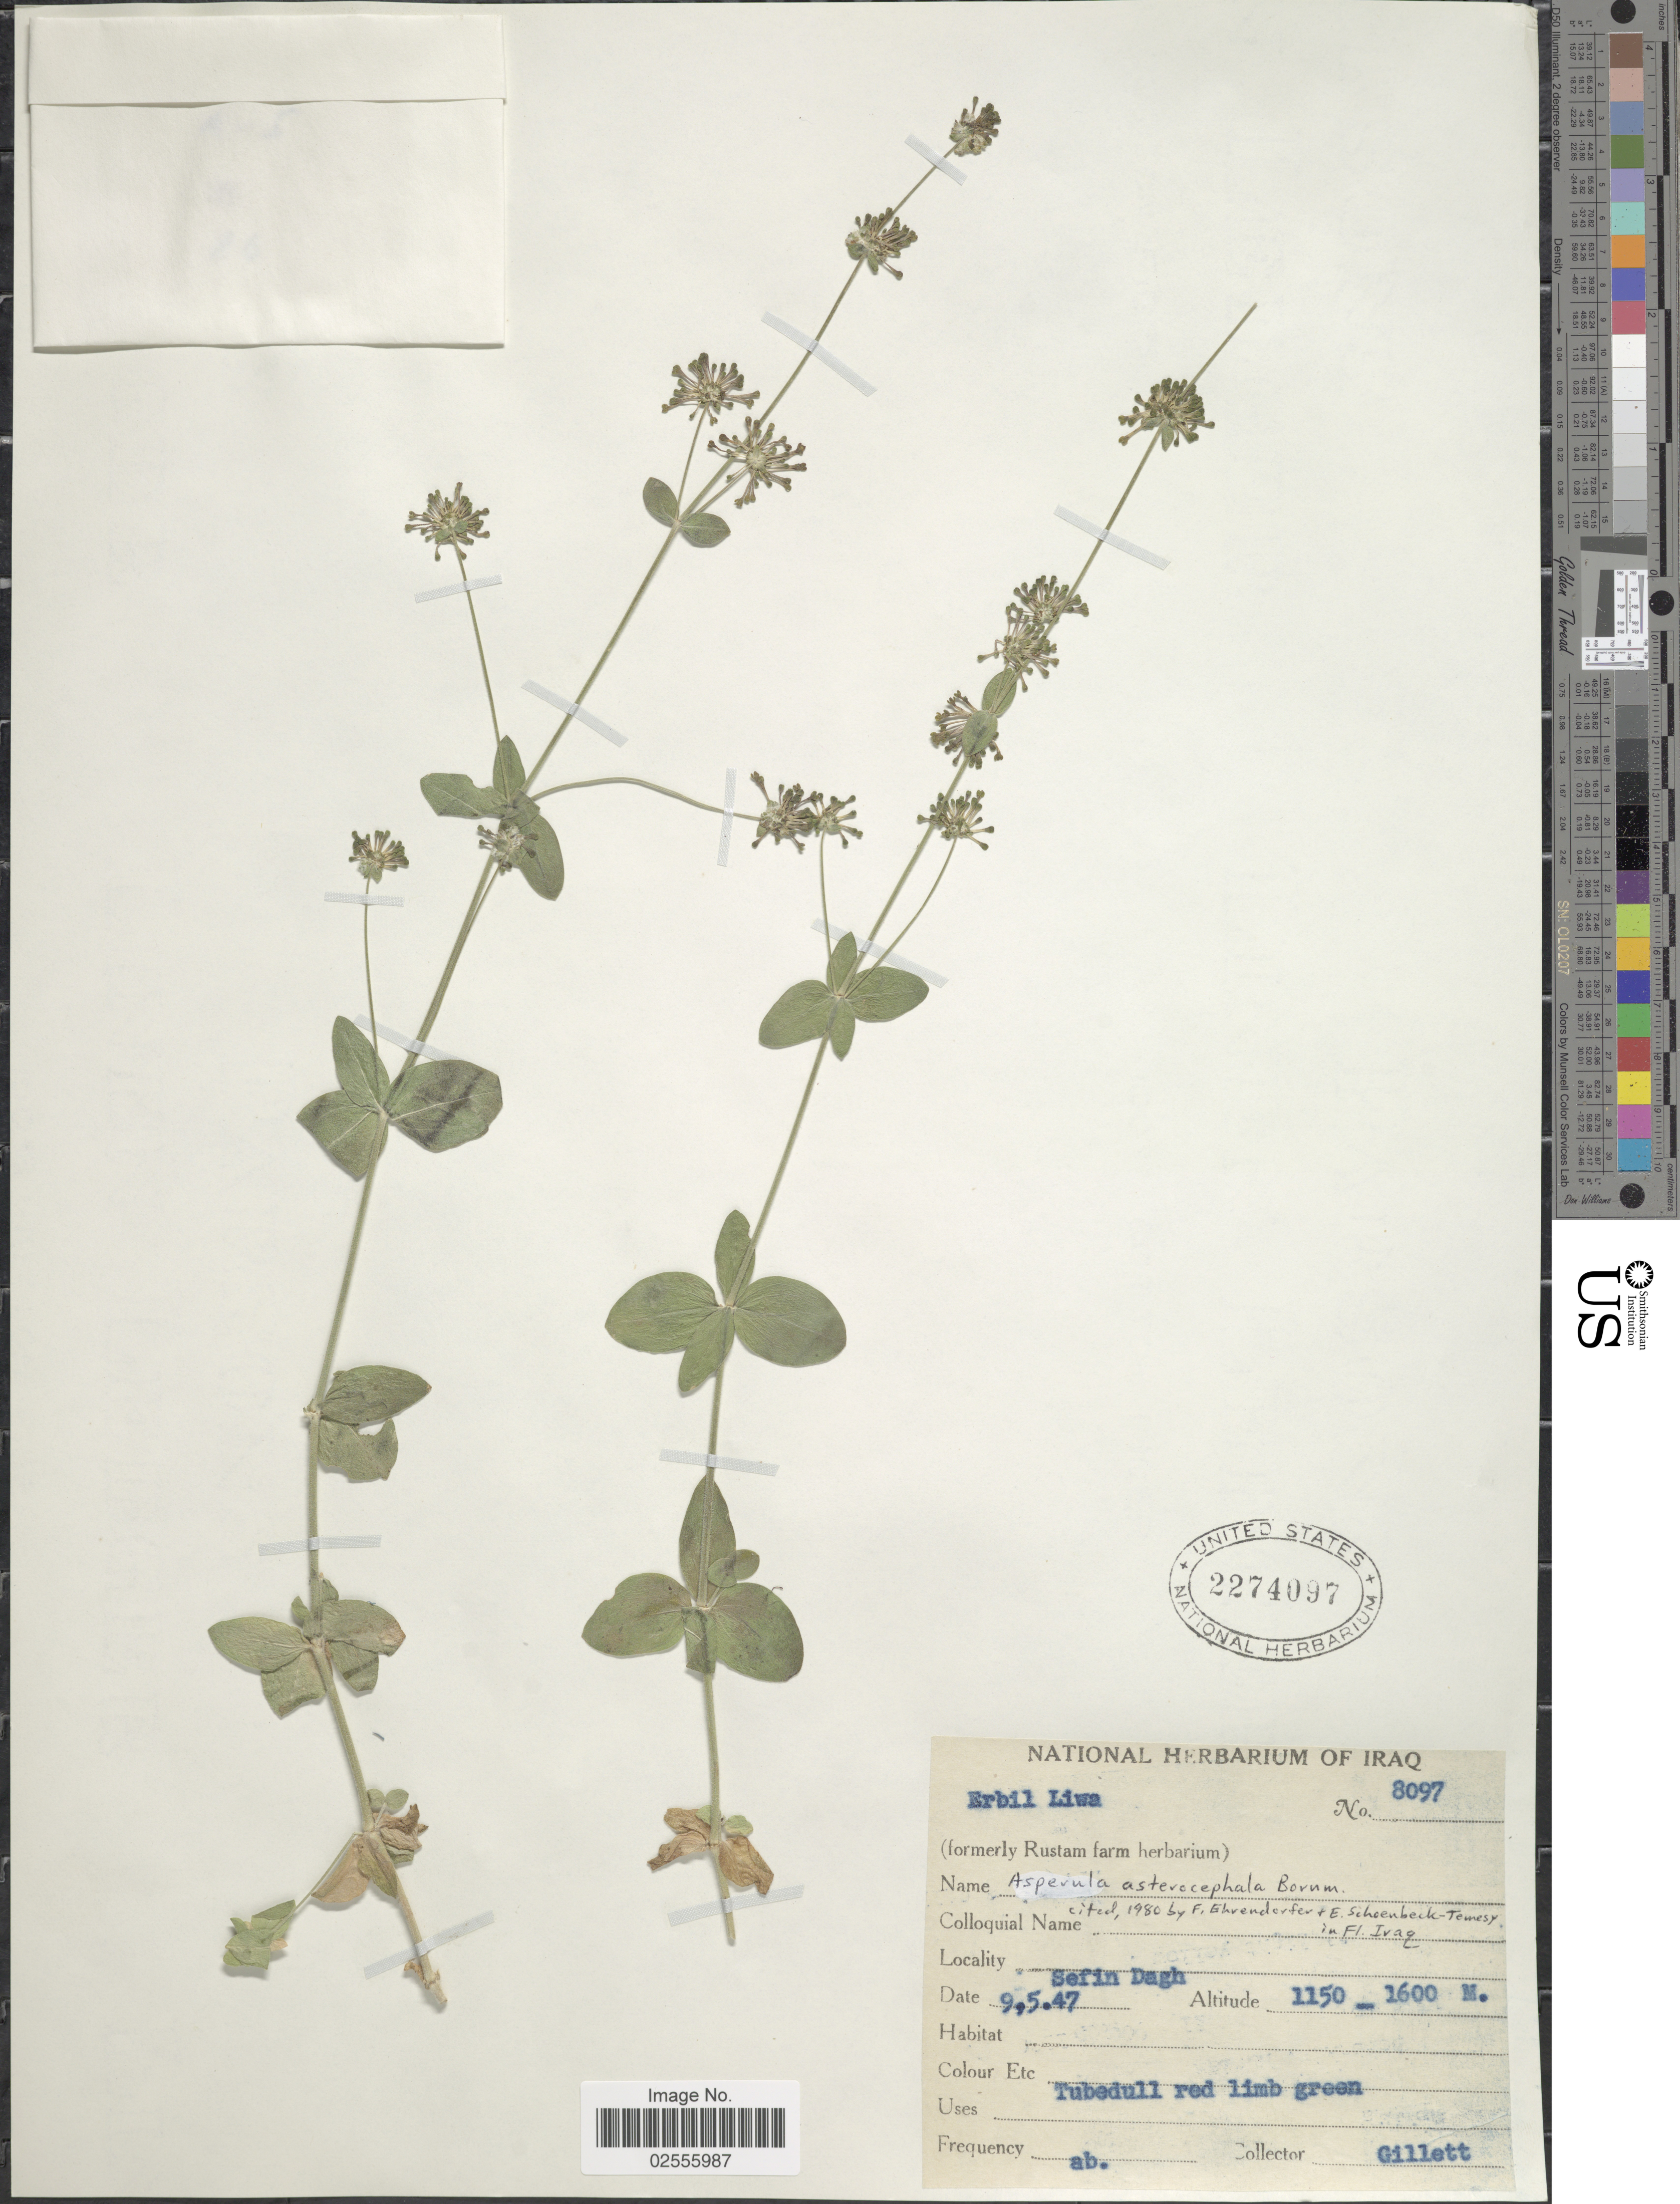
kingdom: Plantae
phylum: Tracheophyta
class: Magnoliopsida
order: Gentianales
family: Rubiaceae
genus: Asperula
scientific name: Asperula asterocephala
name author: Bornm.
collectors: Gillett, --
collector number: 8097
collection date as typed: Transcribed d/m/y: 9/5/47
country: Iraq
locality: Erbil Liwa, Sefin Dagh.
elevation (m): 1150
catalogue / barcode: US 2274097